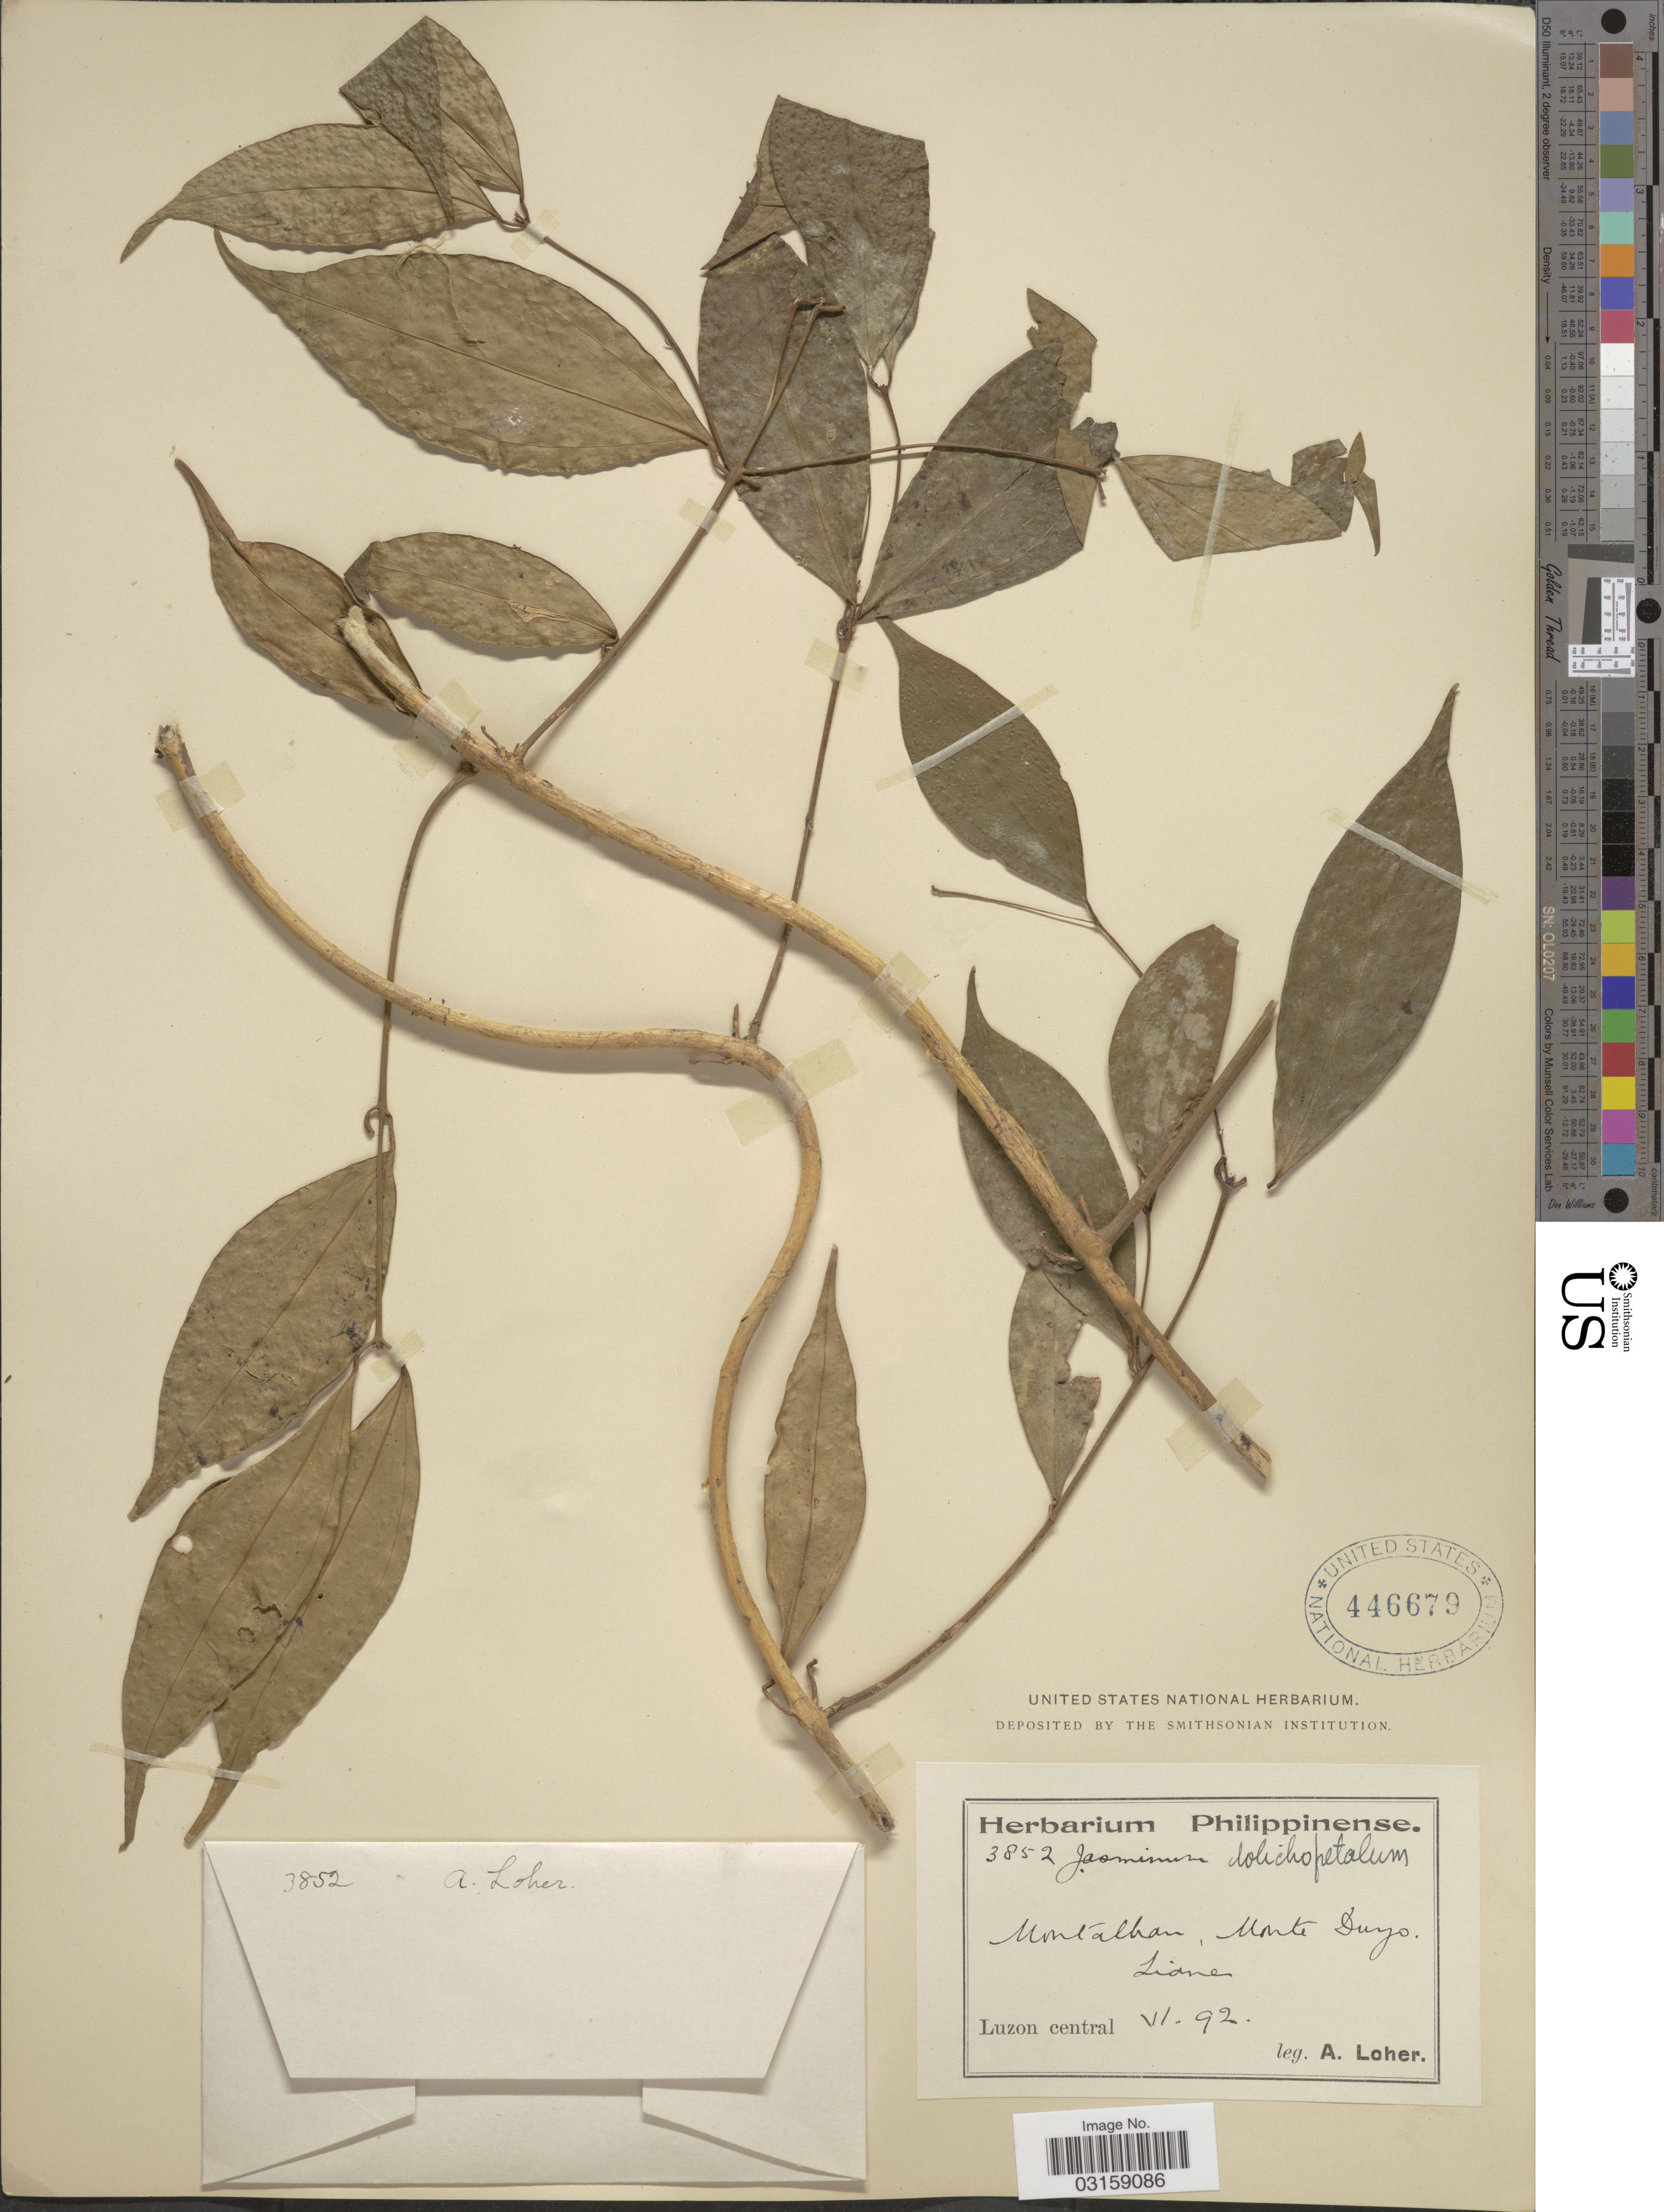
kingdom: Plantae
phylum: Tracheophyta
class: Magnoliopsida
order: Lamiales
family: Oleaceae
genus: Jasminum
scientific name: Jasminum dolichopetalum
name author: Merr. & Rolfe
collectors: A. Loher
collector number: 3852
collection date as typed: Transcribed d/m/y: /6/92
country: Philippines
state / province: Central Luzon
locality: Montalban, Monte Duyo. Liane. Luzon central.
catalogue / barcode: US 446679